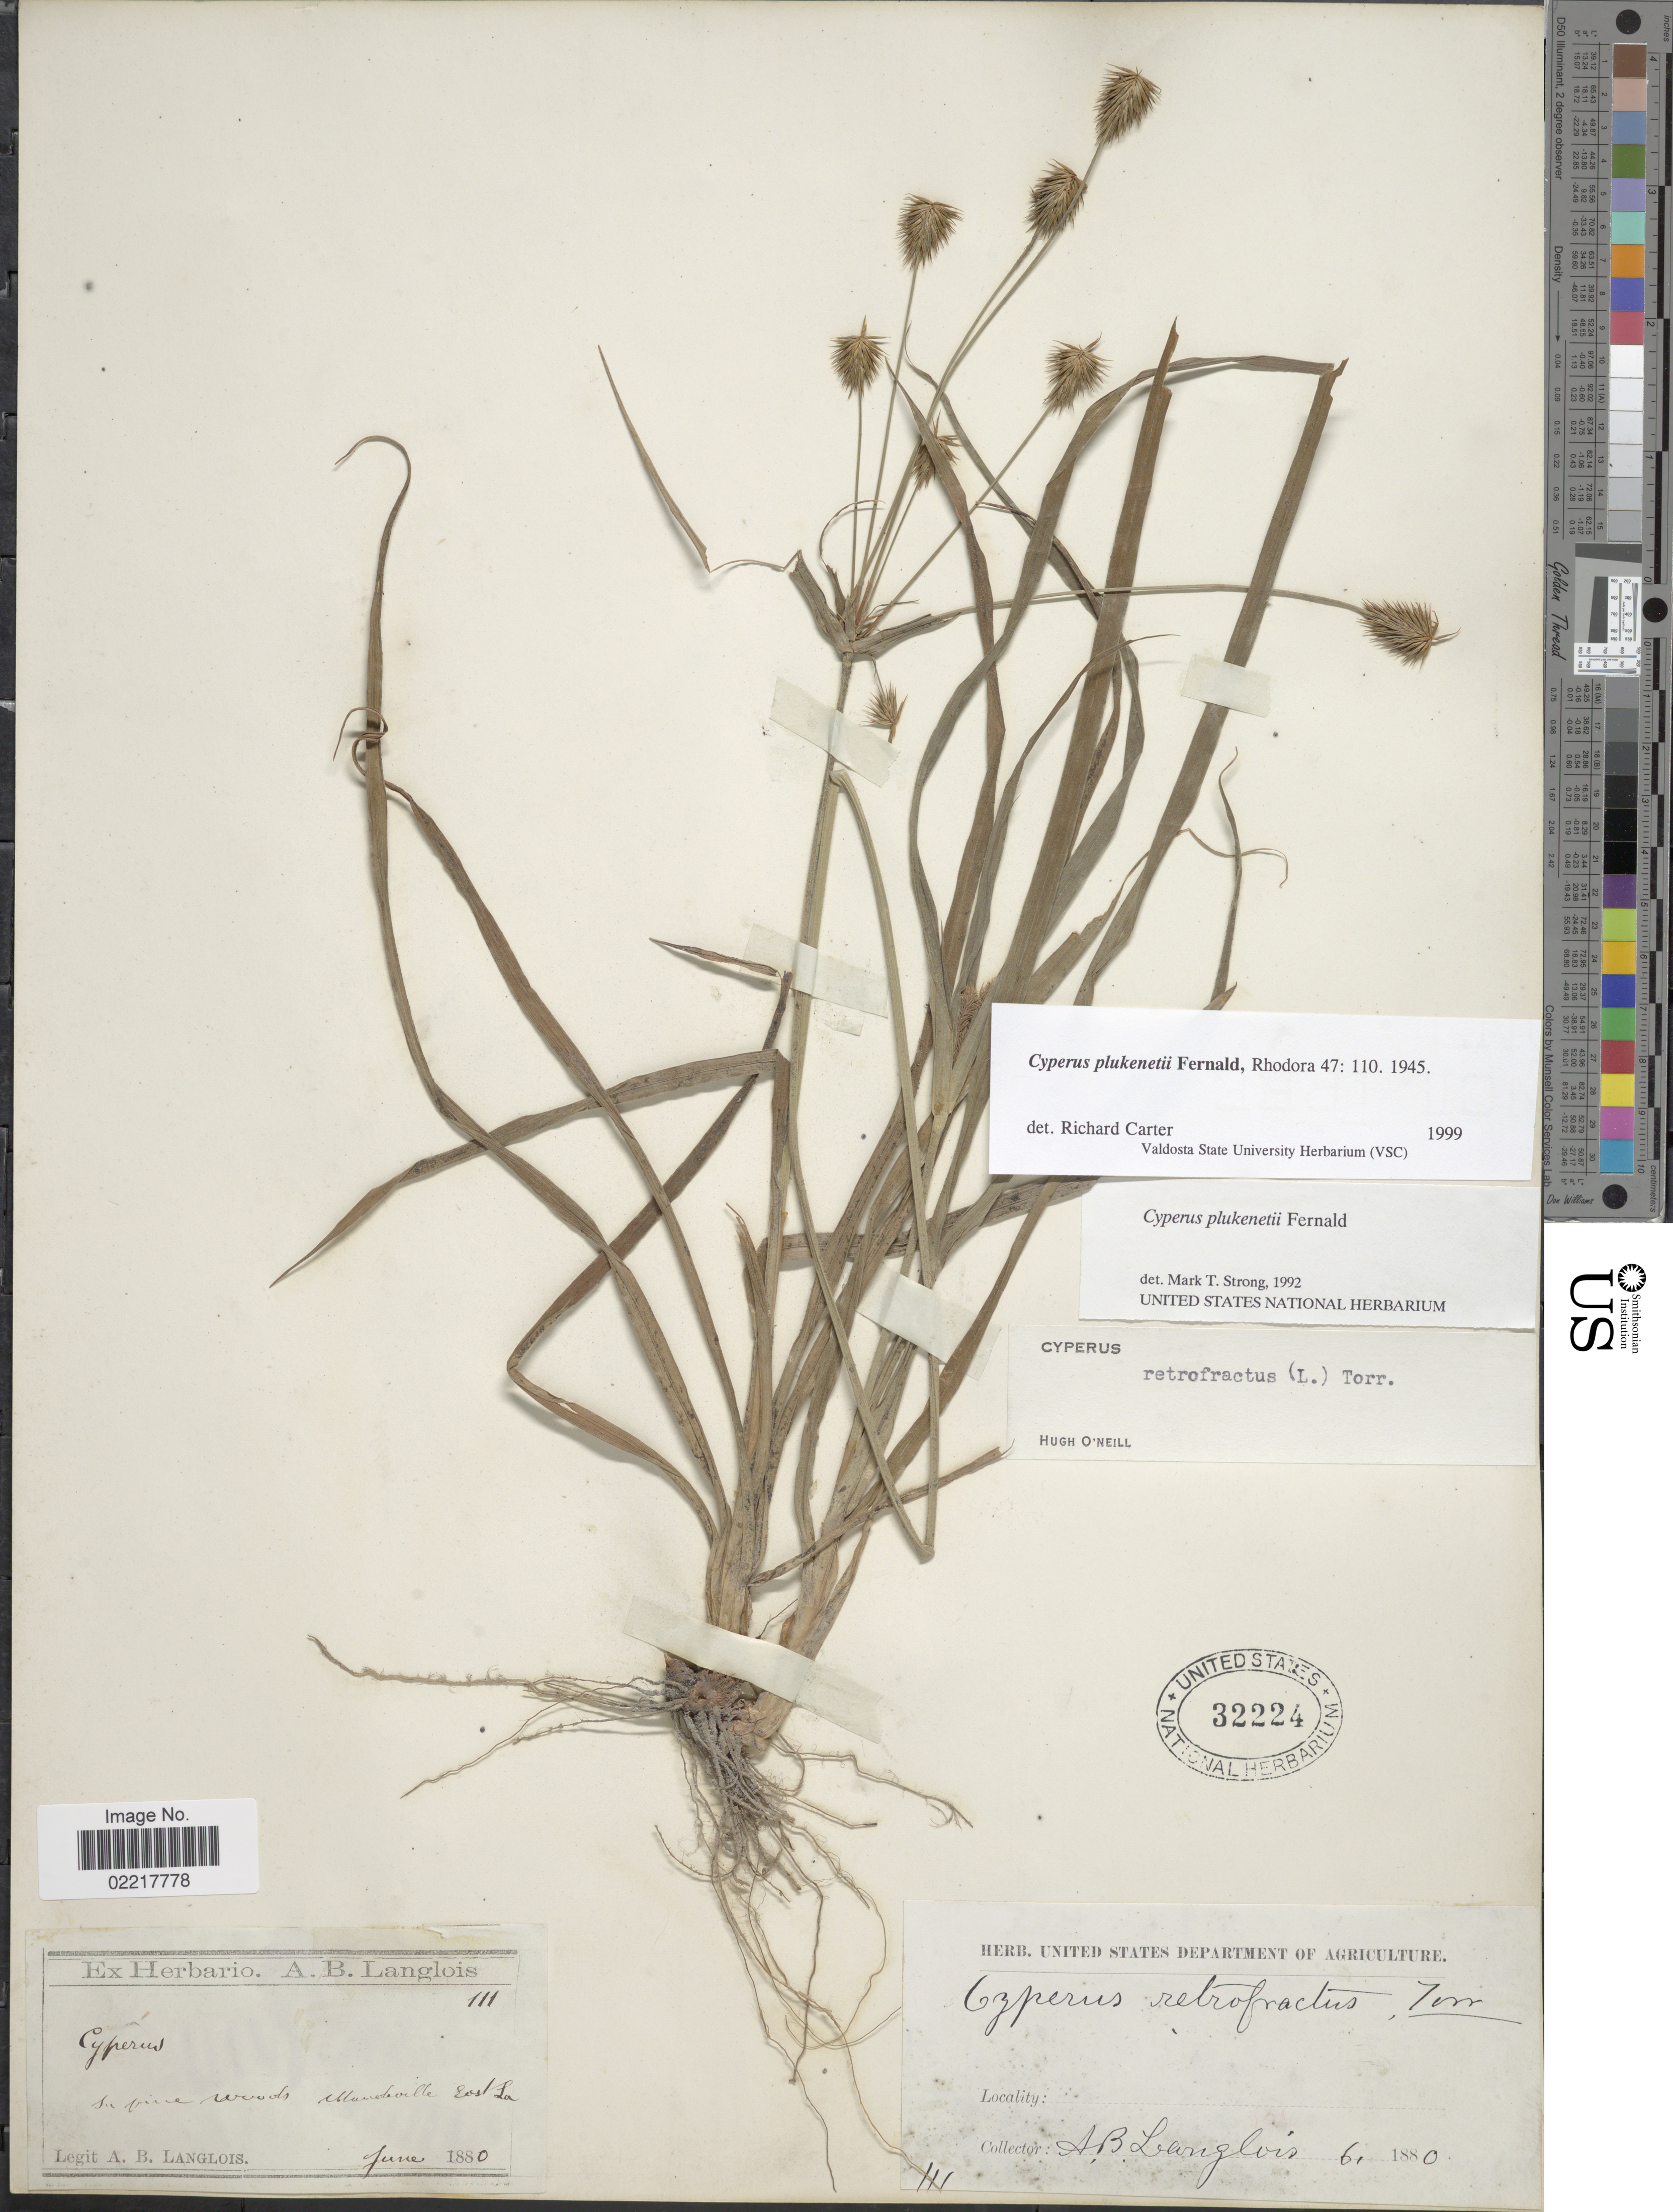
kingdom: Plantae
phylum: Tracheophyta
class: Liliopsida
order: Poales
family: Cyperaceae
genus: Cyperus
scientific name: Cyperus plukenetii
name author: Fernald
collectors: A. Langlois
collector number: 111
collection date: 1880-06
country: United States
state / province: Louisiana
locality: Mandeville East La.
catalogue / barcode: US 32224